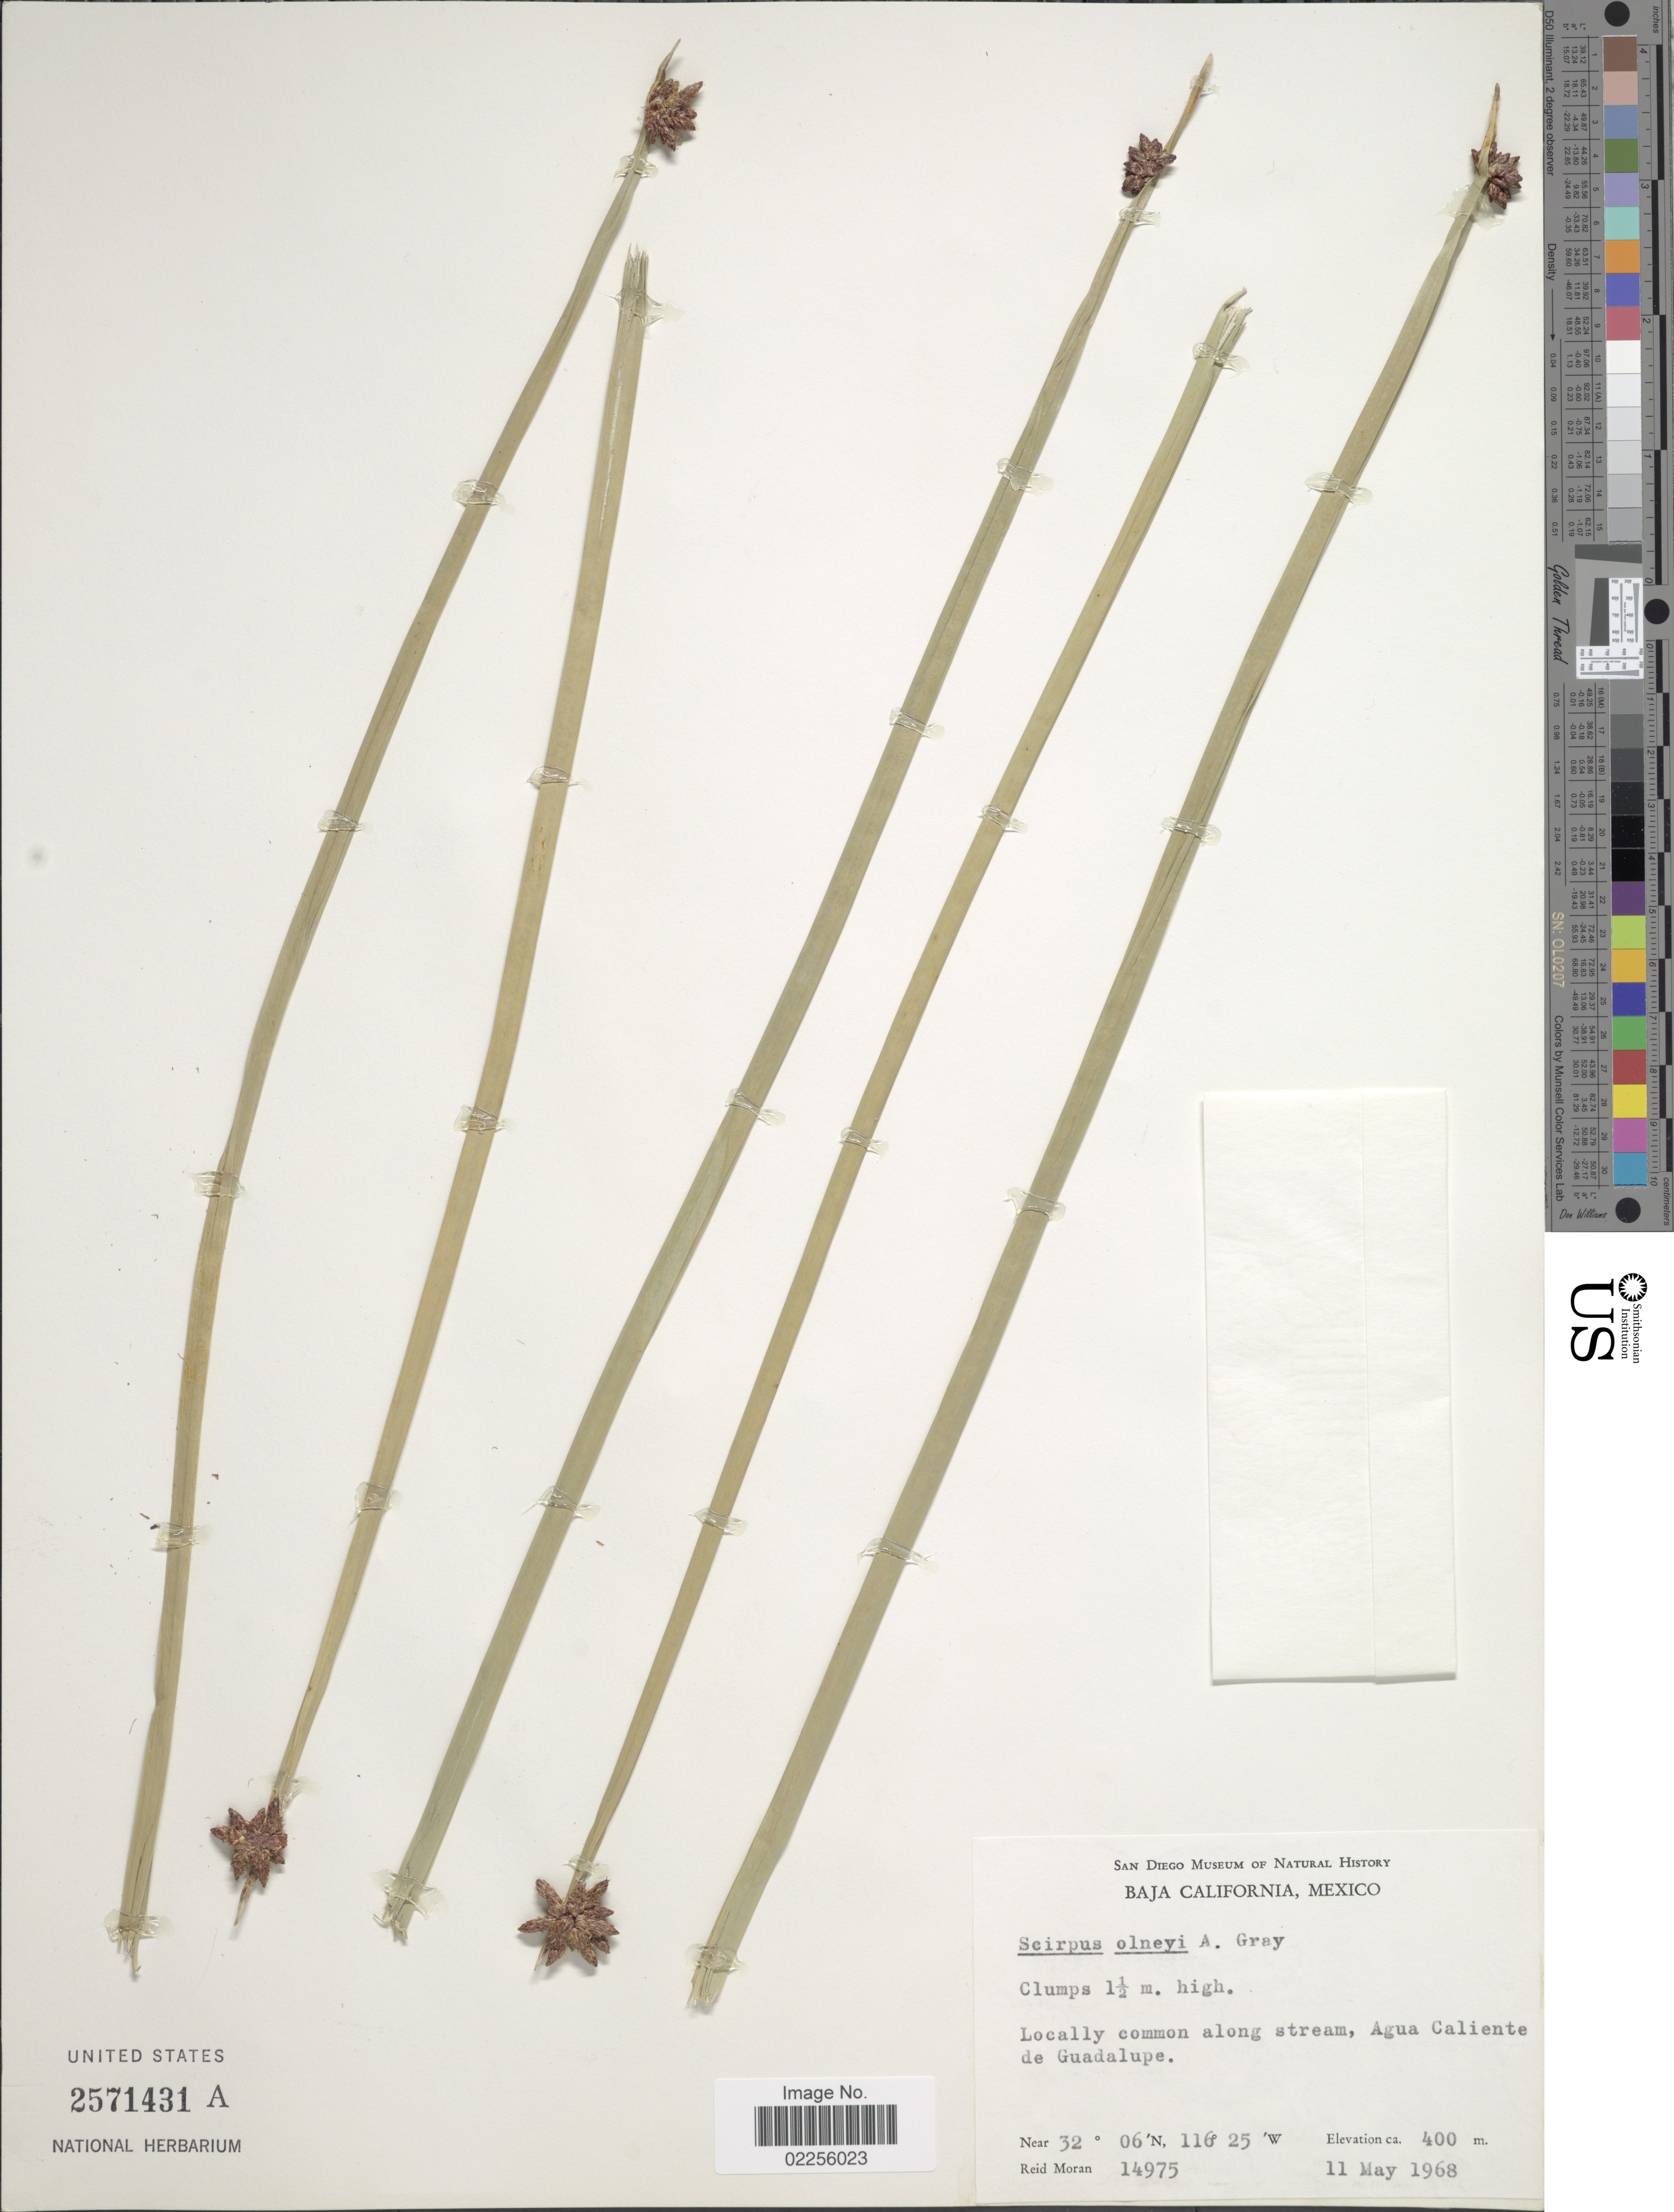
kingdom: Plantae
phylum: Tracheophyta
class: Liliopsida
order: Poales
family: Cyperaceae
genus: Schoenoplectus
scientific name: Schoenoplectus americanus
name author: (Pers.) Volkart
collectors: R. V. Moran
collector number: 14975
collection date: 1968-05-11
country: Mexico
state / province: Baja California Norte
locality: Locally common along stream, Agua Caliente de Guadalupe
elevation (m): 400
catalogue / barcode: US 2571431A